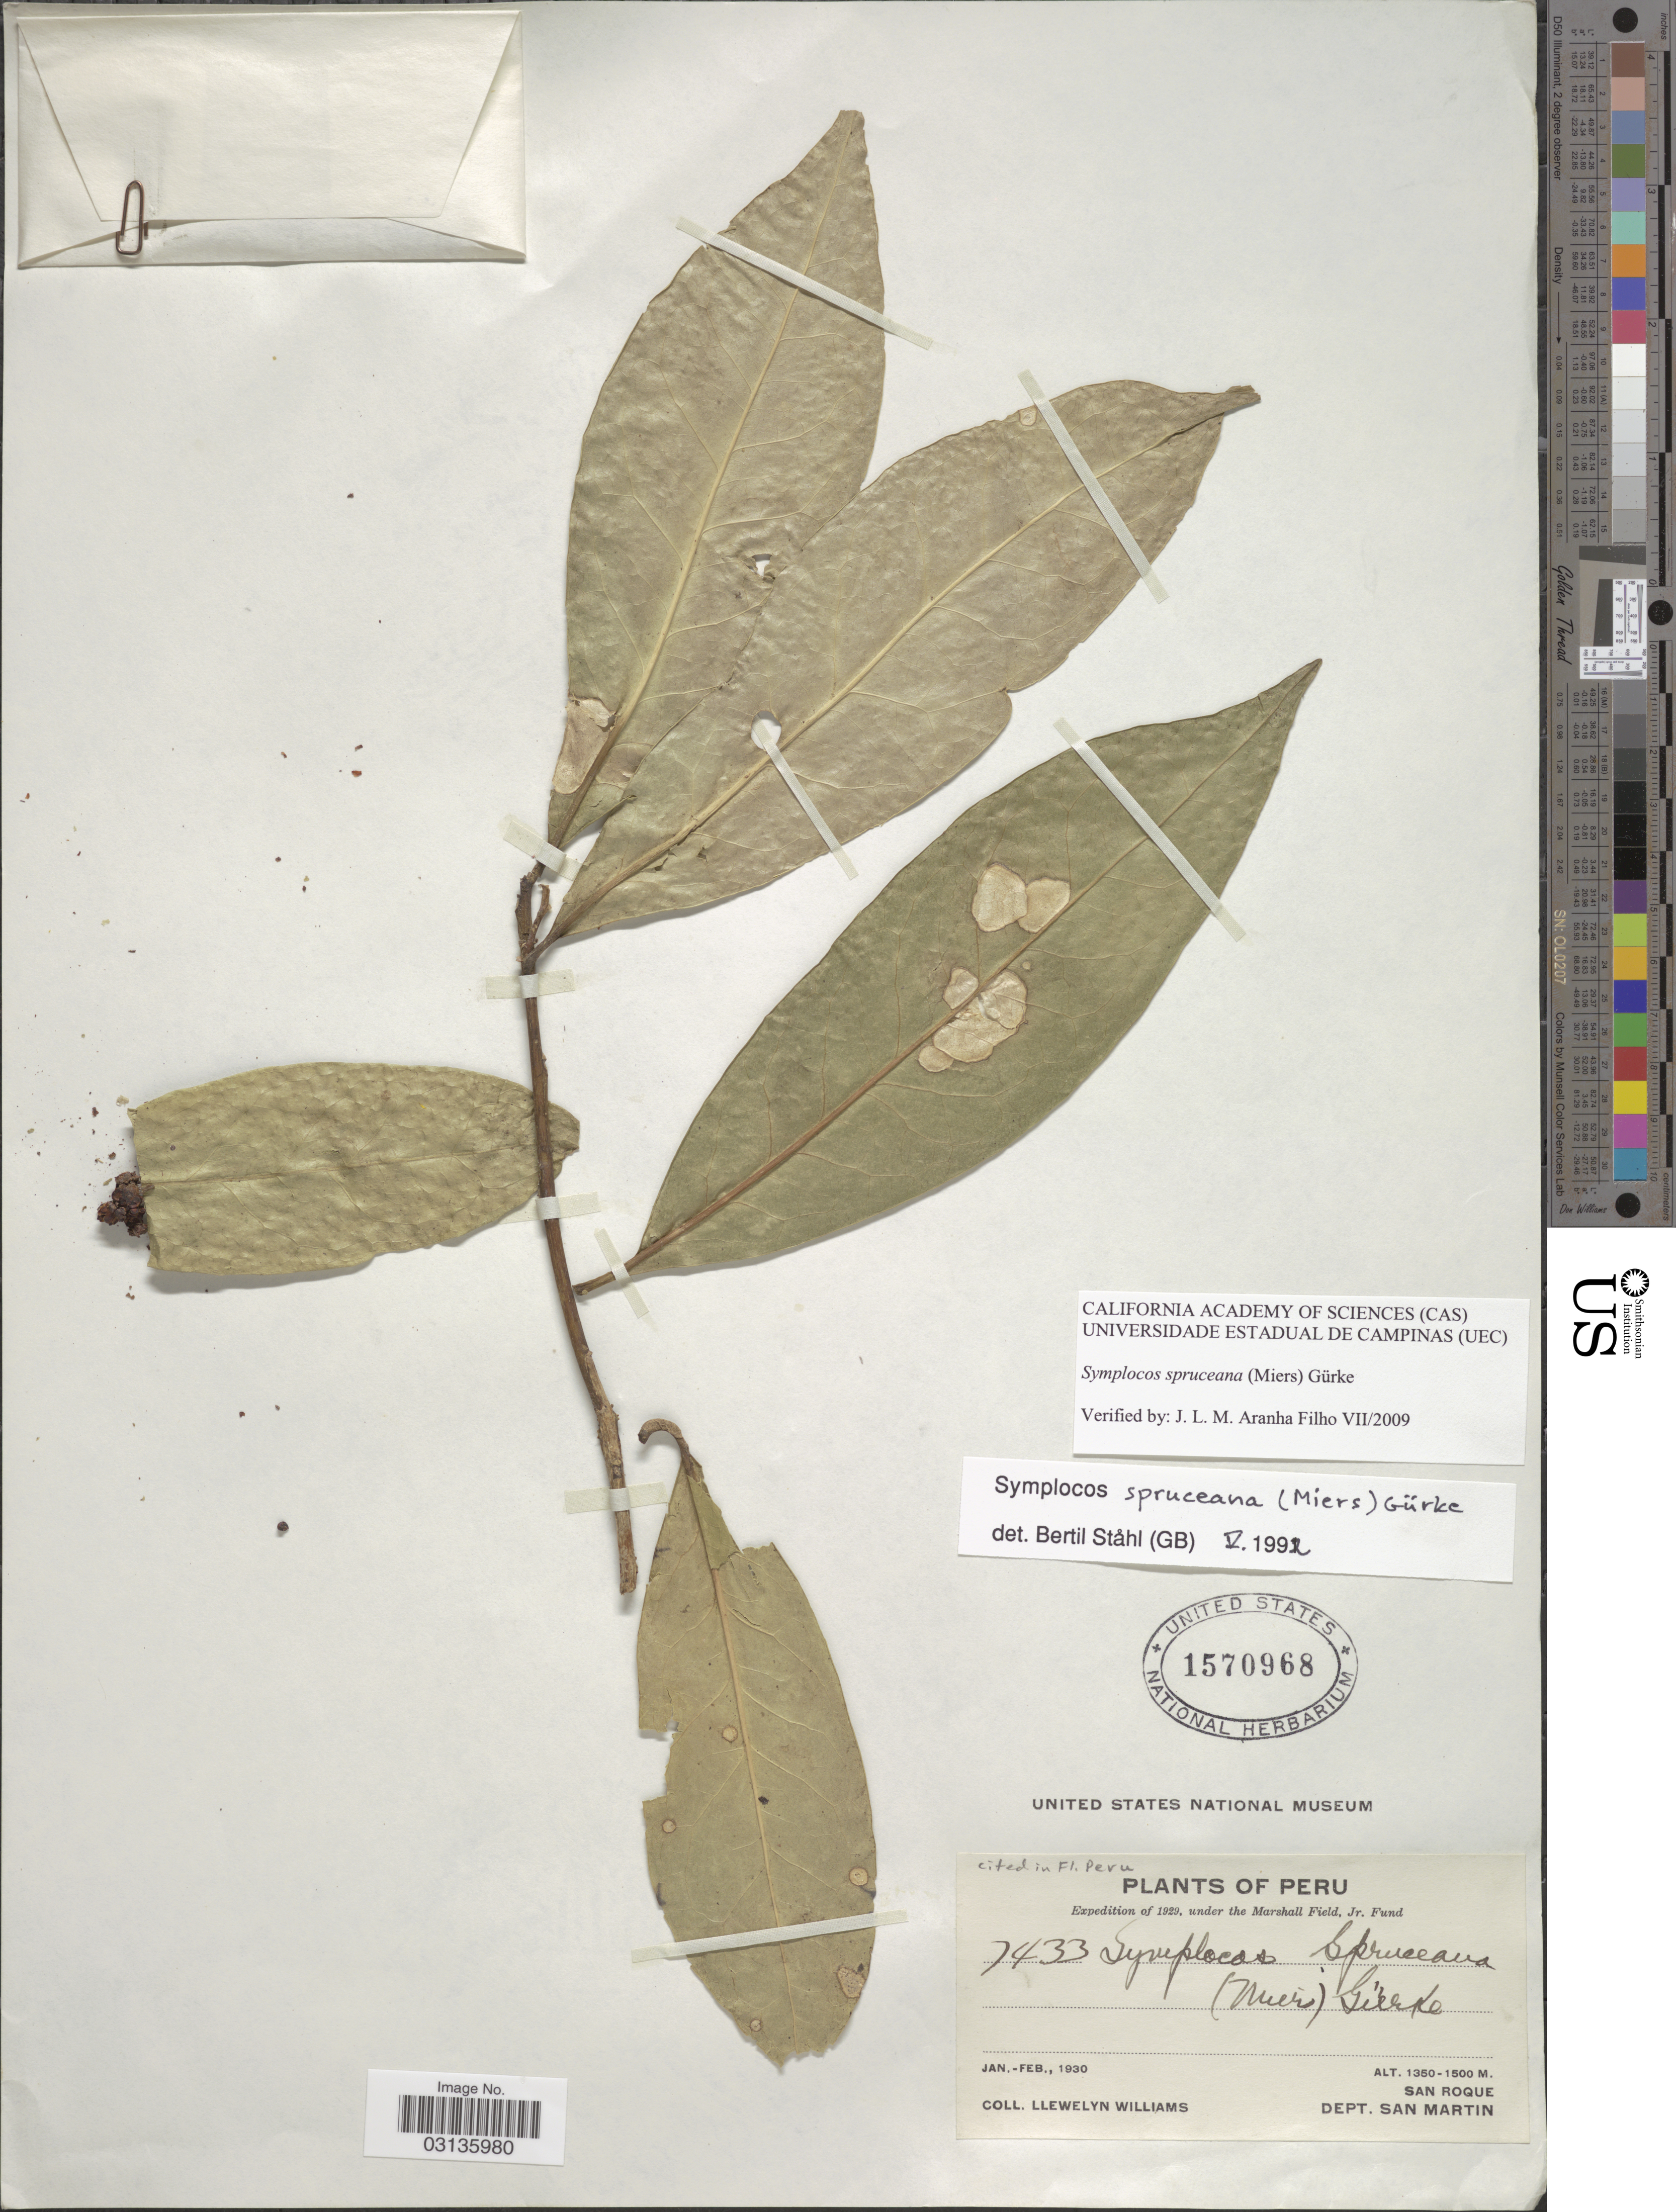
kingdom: Plantae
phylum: Tracheophyta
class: Magnoliopsida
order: Ericales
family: Symplocaceae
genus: Symplocos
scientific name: Symplocos spruceana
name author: (Miers) Gürke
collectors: Ll. Williams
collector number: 7433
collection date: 1930-01/1930-02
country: Peru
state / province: San Martín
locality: San Roque. Dept. San Martin.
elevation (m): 1350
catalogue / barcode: US 1570968